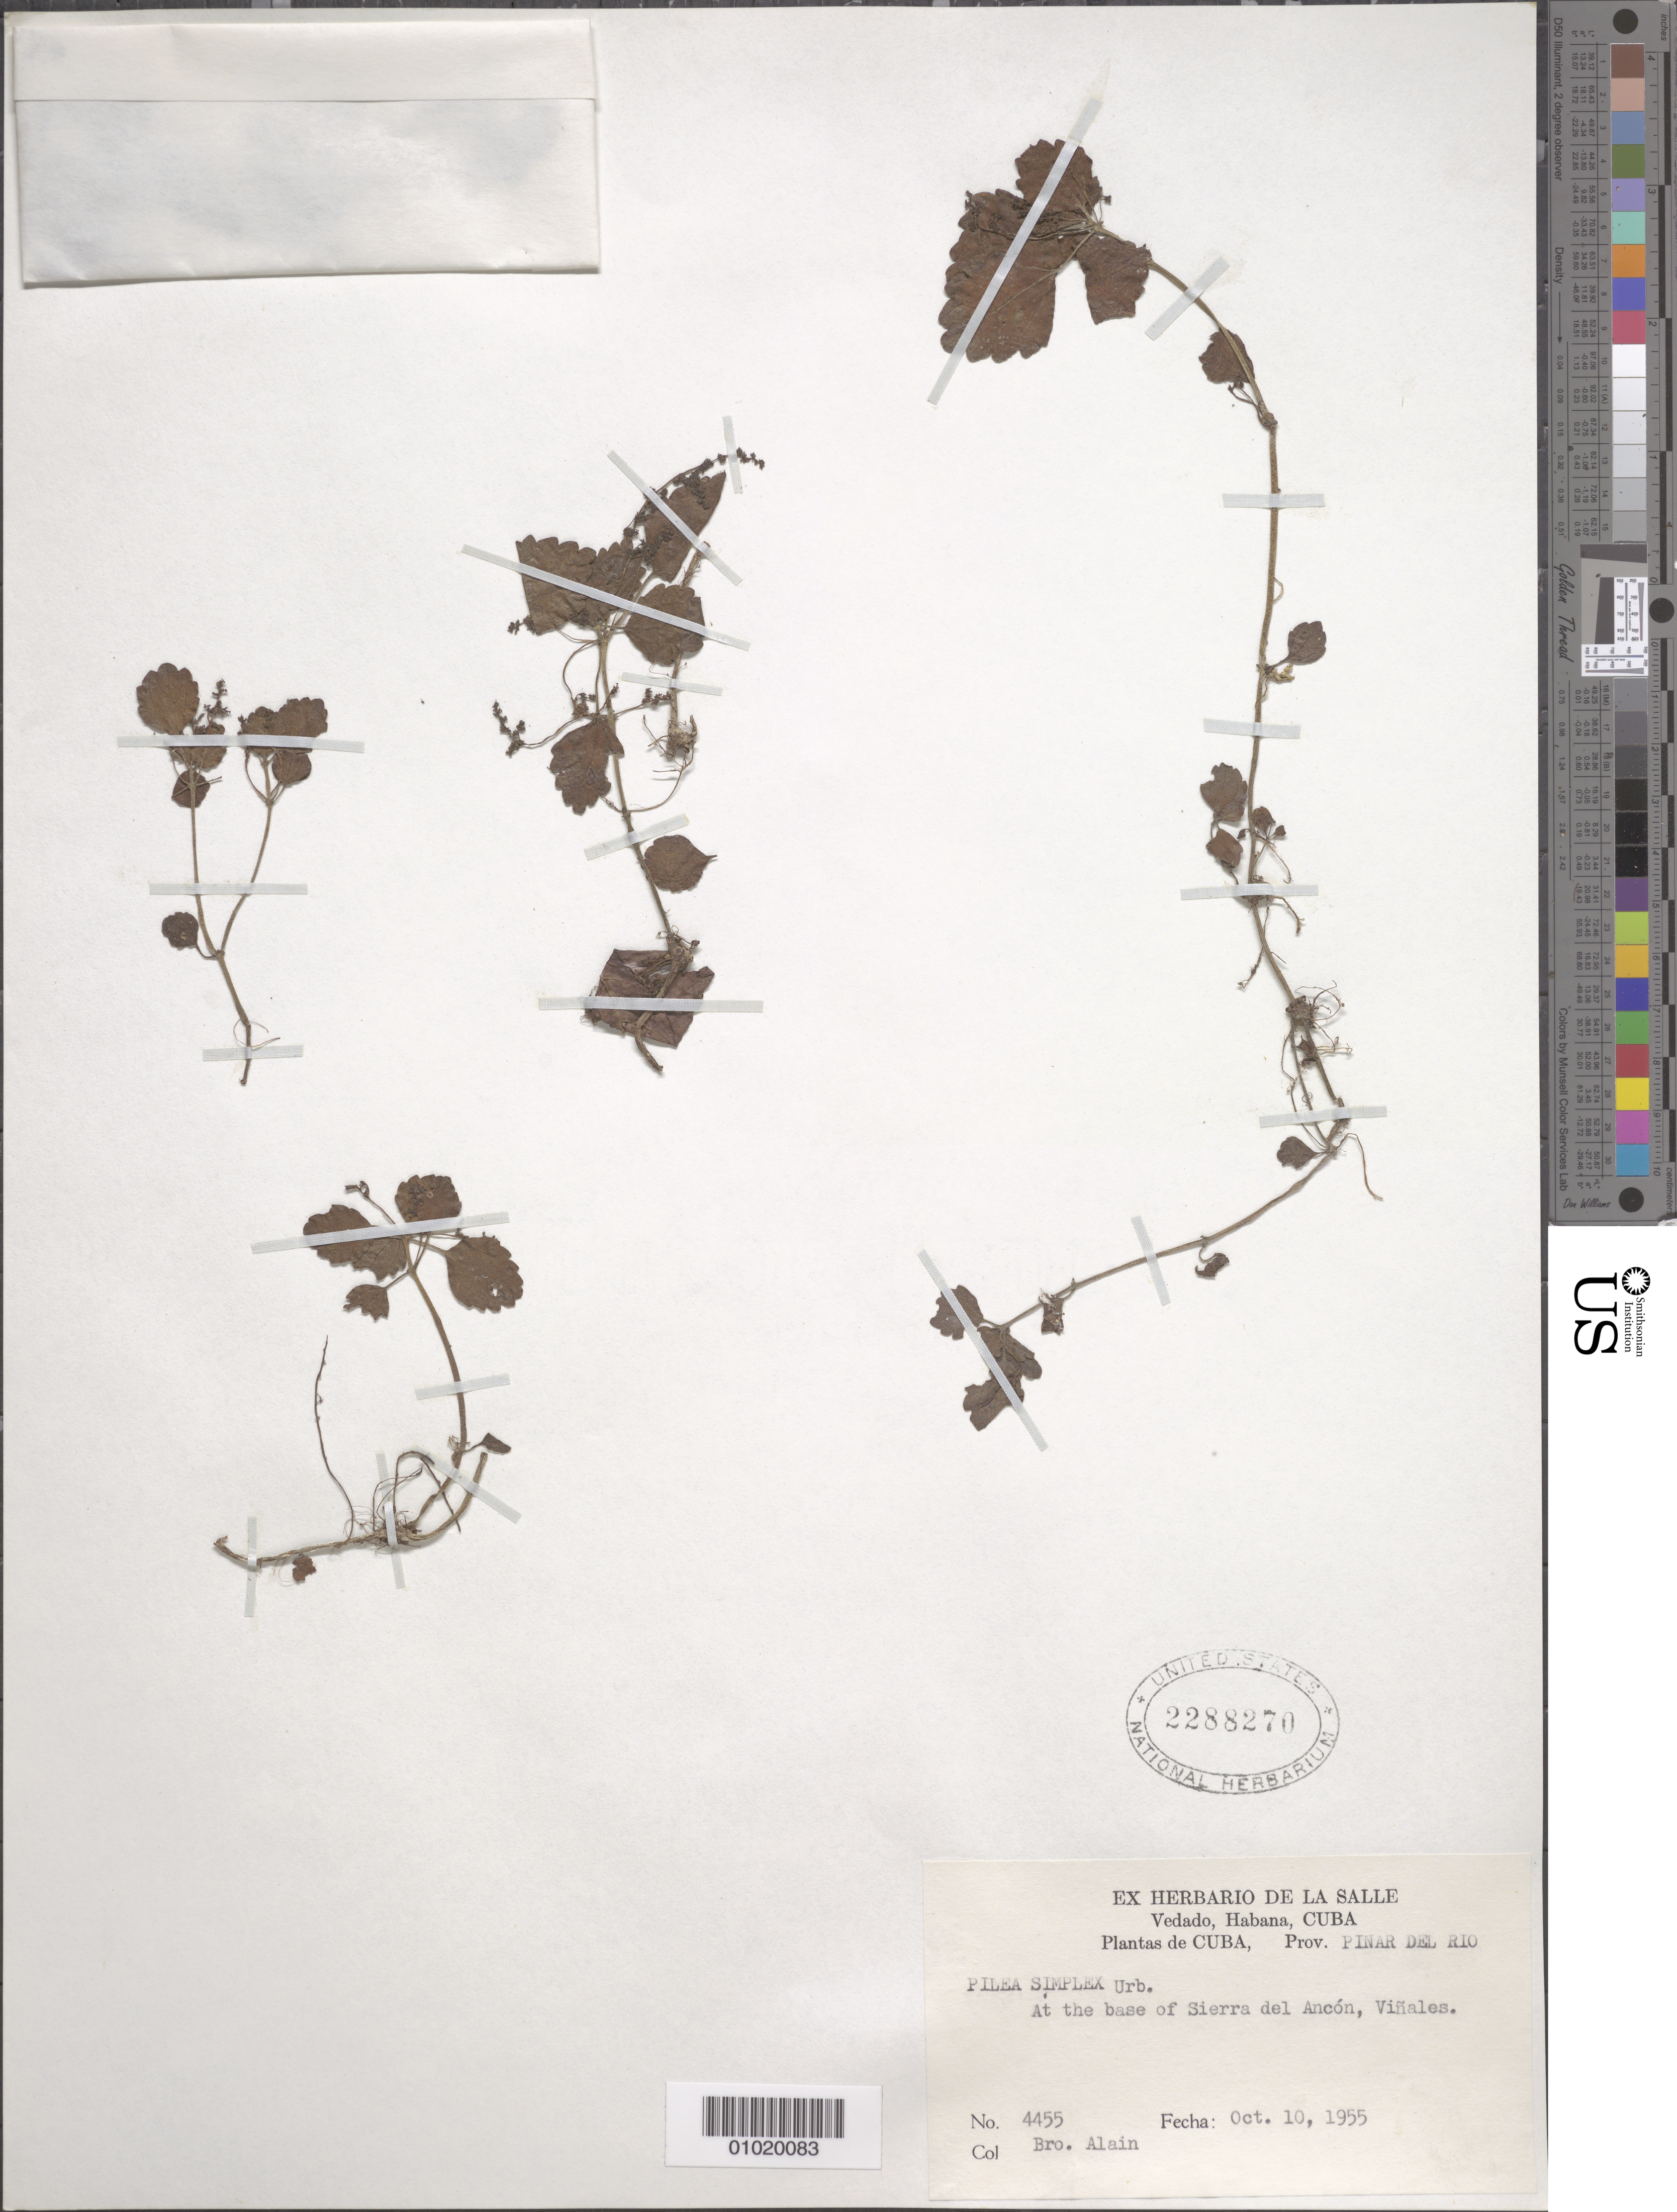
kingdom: Plantae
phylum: Tracheophyta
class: Magnoliopsida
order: Rosales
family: Urticaceae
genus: Pilea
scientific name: Pilea simplex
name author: Urb.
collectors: A. H. Liogier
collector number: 4455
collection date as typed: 10 Oct 1955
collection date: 1955-10-10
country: Cuba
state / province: Pinar del Rio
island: Cuba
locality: At the base of Sierra del Ancon, Vinales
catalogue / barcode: US 2288270